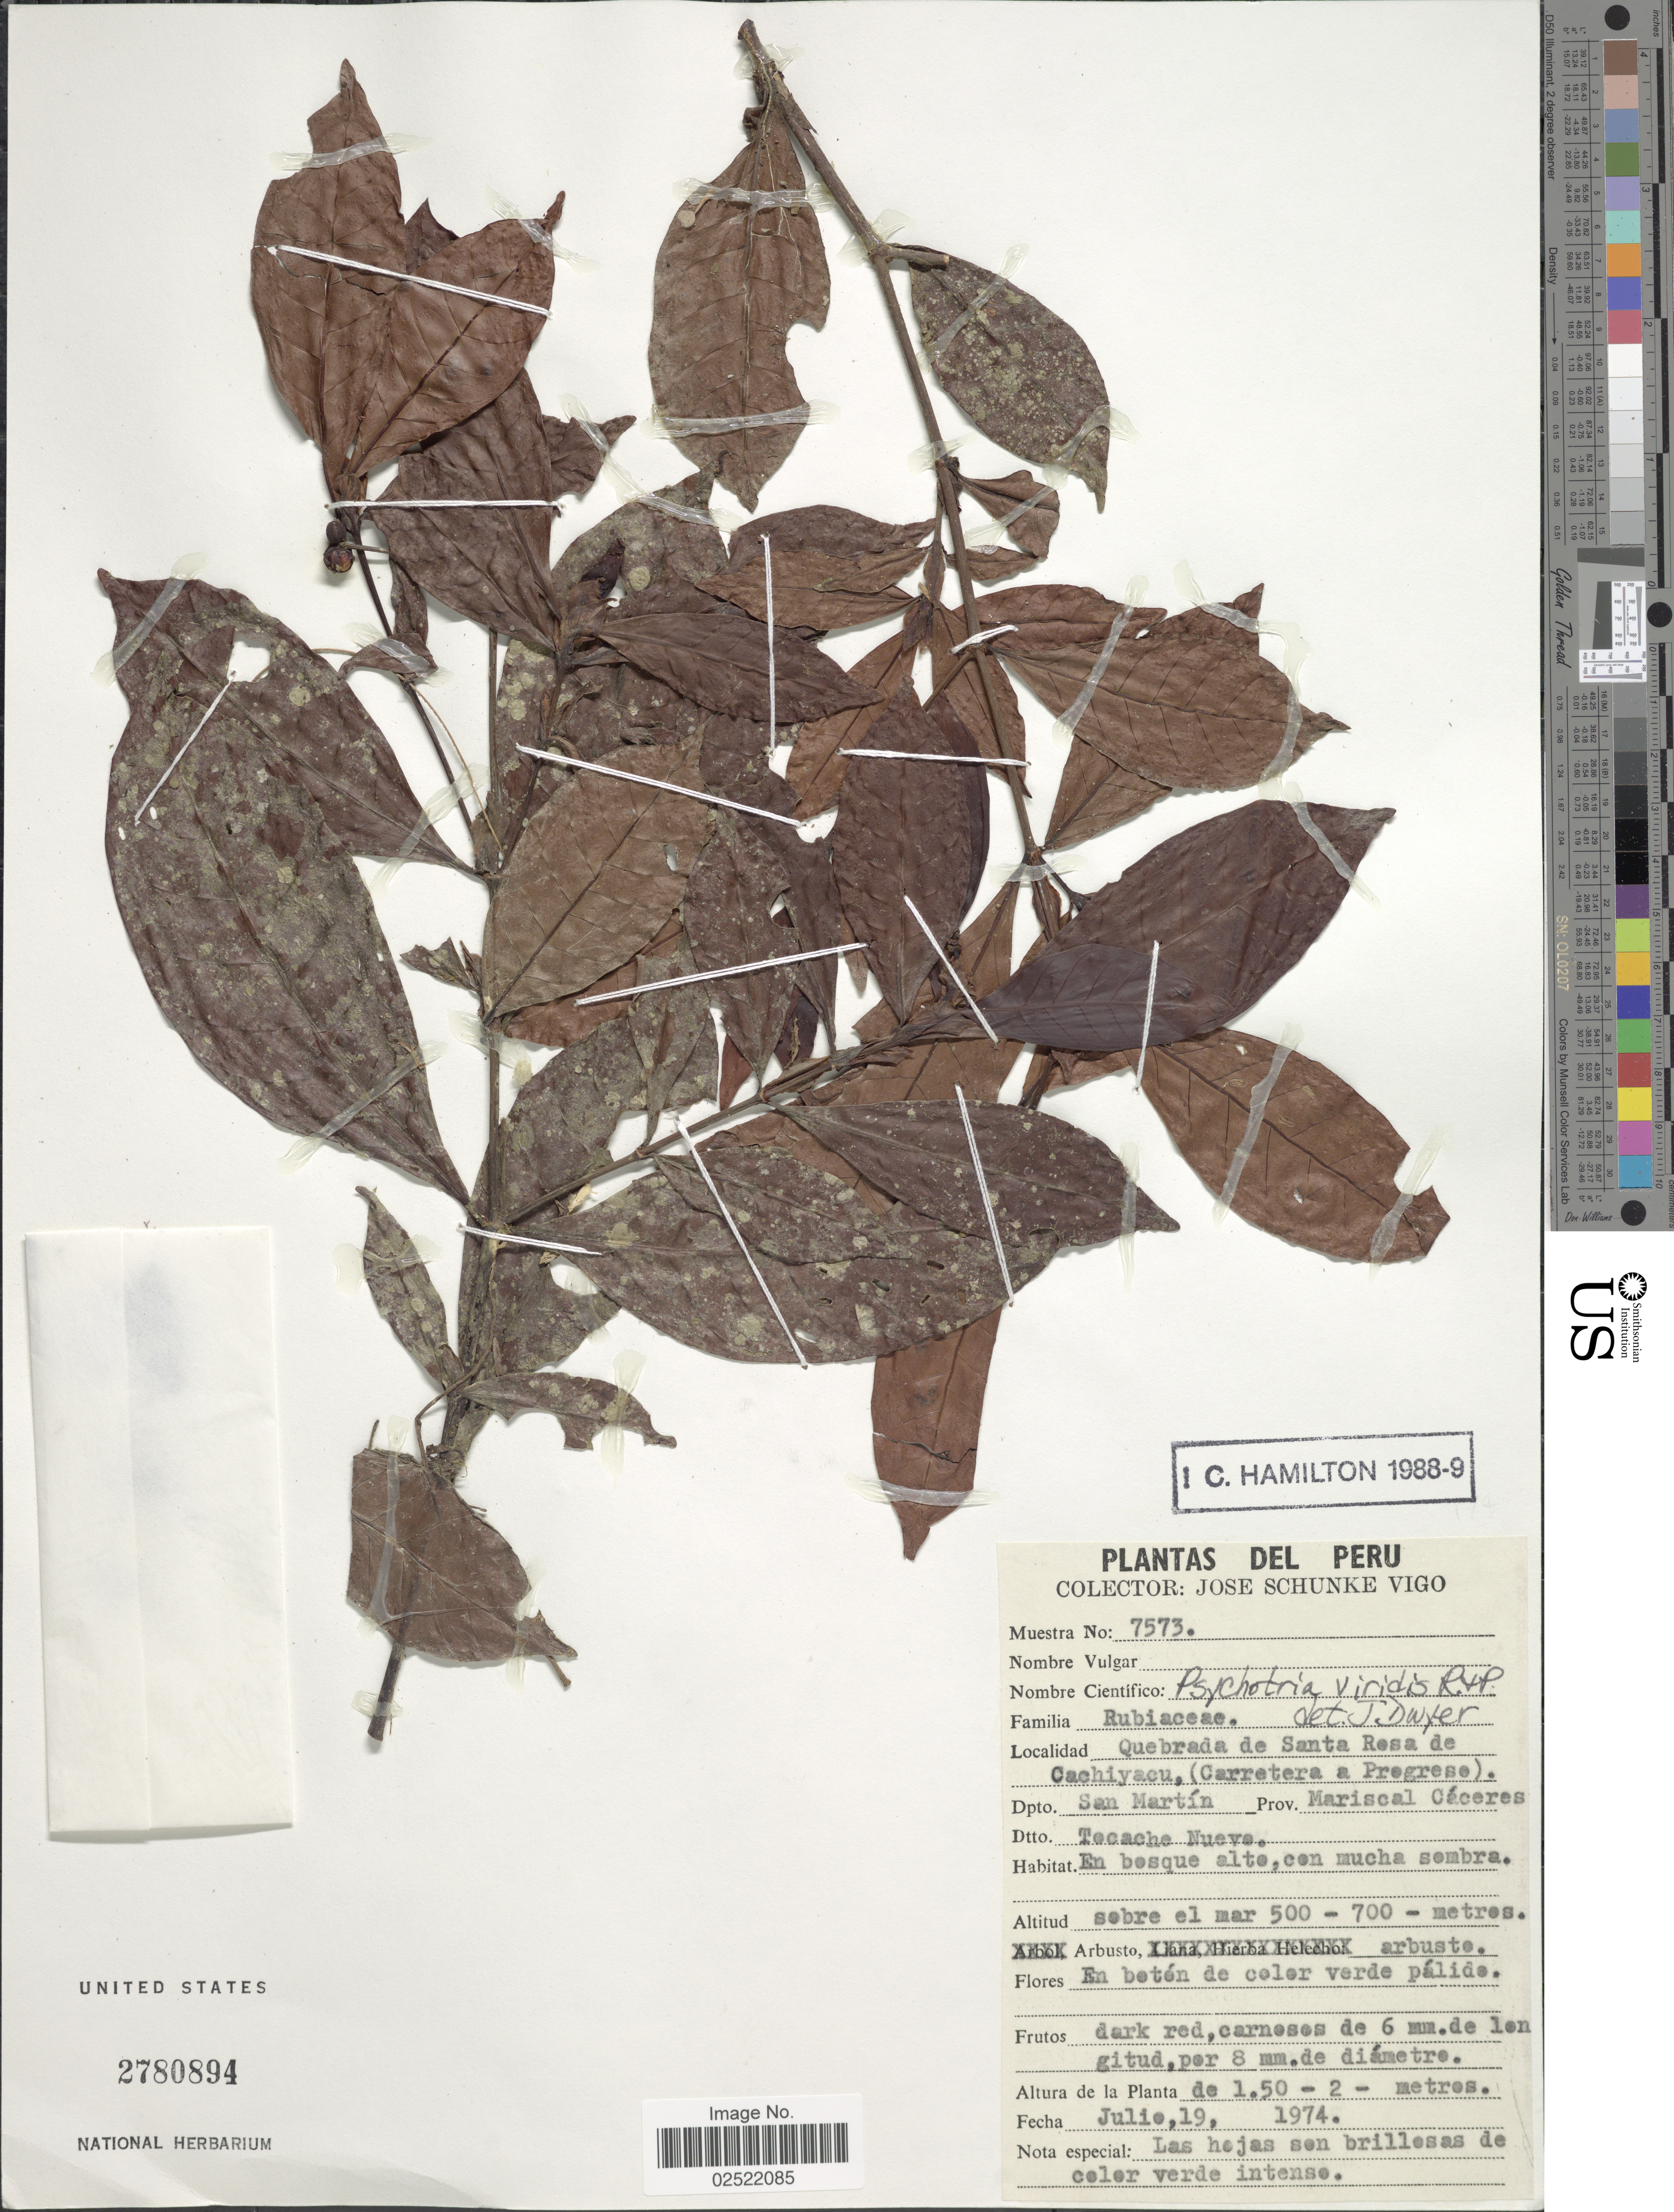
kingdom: Plantae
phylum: Tracheophyta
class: Magnoliopsida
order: Gentianales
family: Rubiaceae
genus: Psychotria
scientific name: Psychotria viridis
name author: Ruiz & Pav.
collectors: J. Schunke Vigo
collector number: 7573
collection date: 1974-07-19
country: Peru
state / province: San Martín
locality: Quebrada de Santa Rosa de Cachiyacu, (Carretera a Pregreso). Prov. Mariscal Caceres. Dtto. Tocache Nuevo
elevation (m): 500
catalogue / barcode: US 2780894